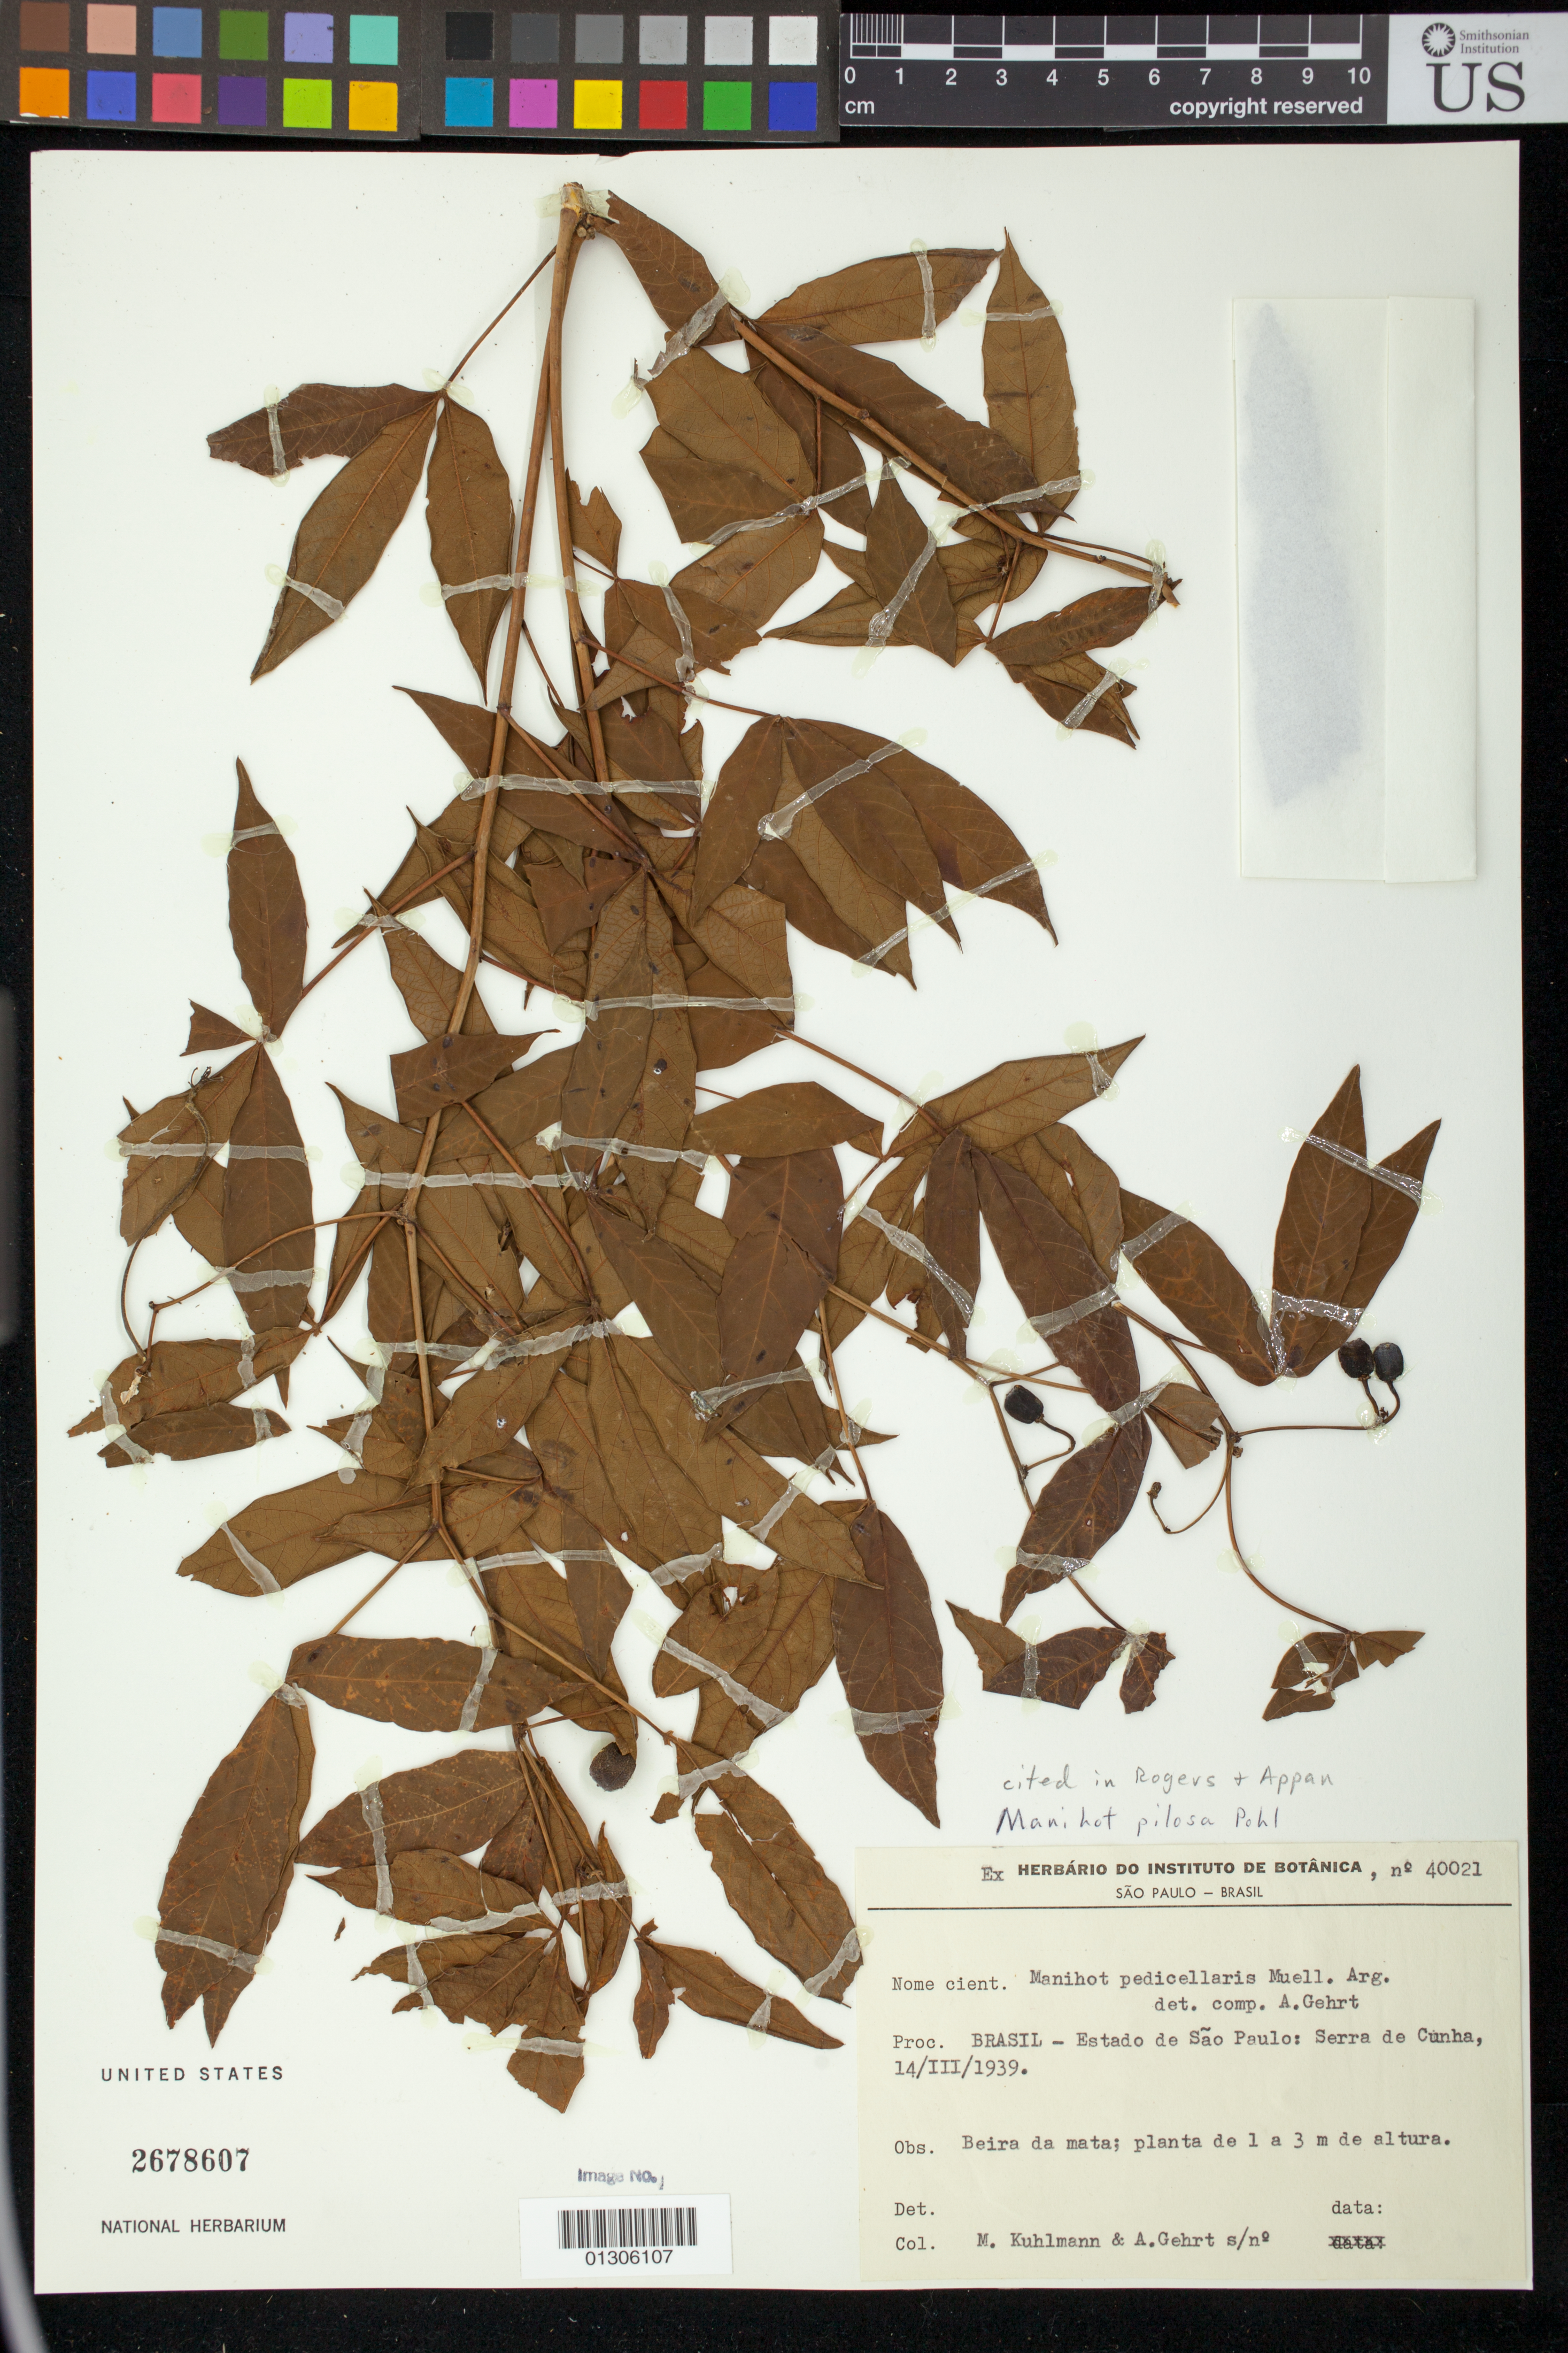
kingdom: Plantae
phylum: Tracheophyta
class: Magnoliopsida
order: Malpighiales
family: Euphorbiaceae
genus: Manihot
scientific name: Manihot pilosa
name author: Pohl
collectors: M. Kuhlmann & A. Gehrt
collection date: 1939-03-14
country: Brazil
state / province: São Paulo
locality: Serra de Cunha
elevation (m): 1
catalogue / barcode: US 2678607